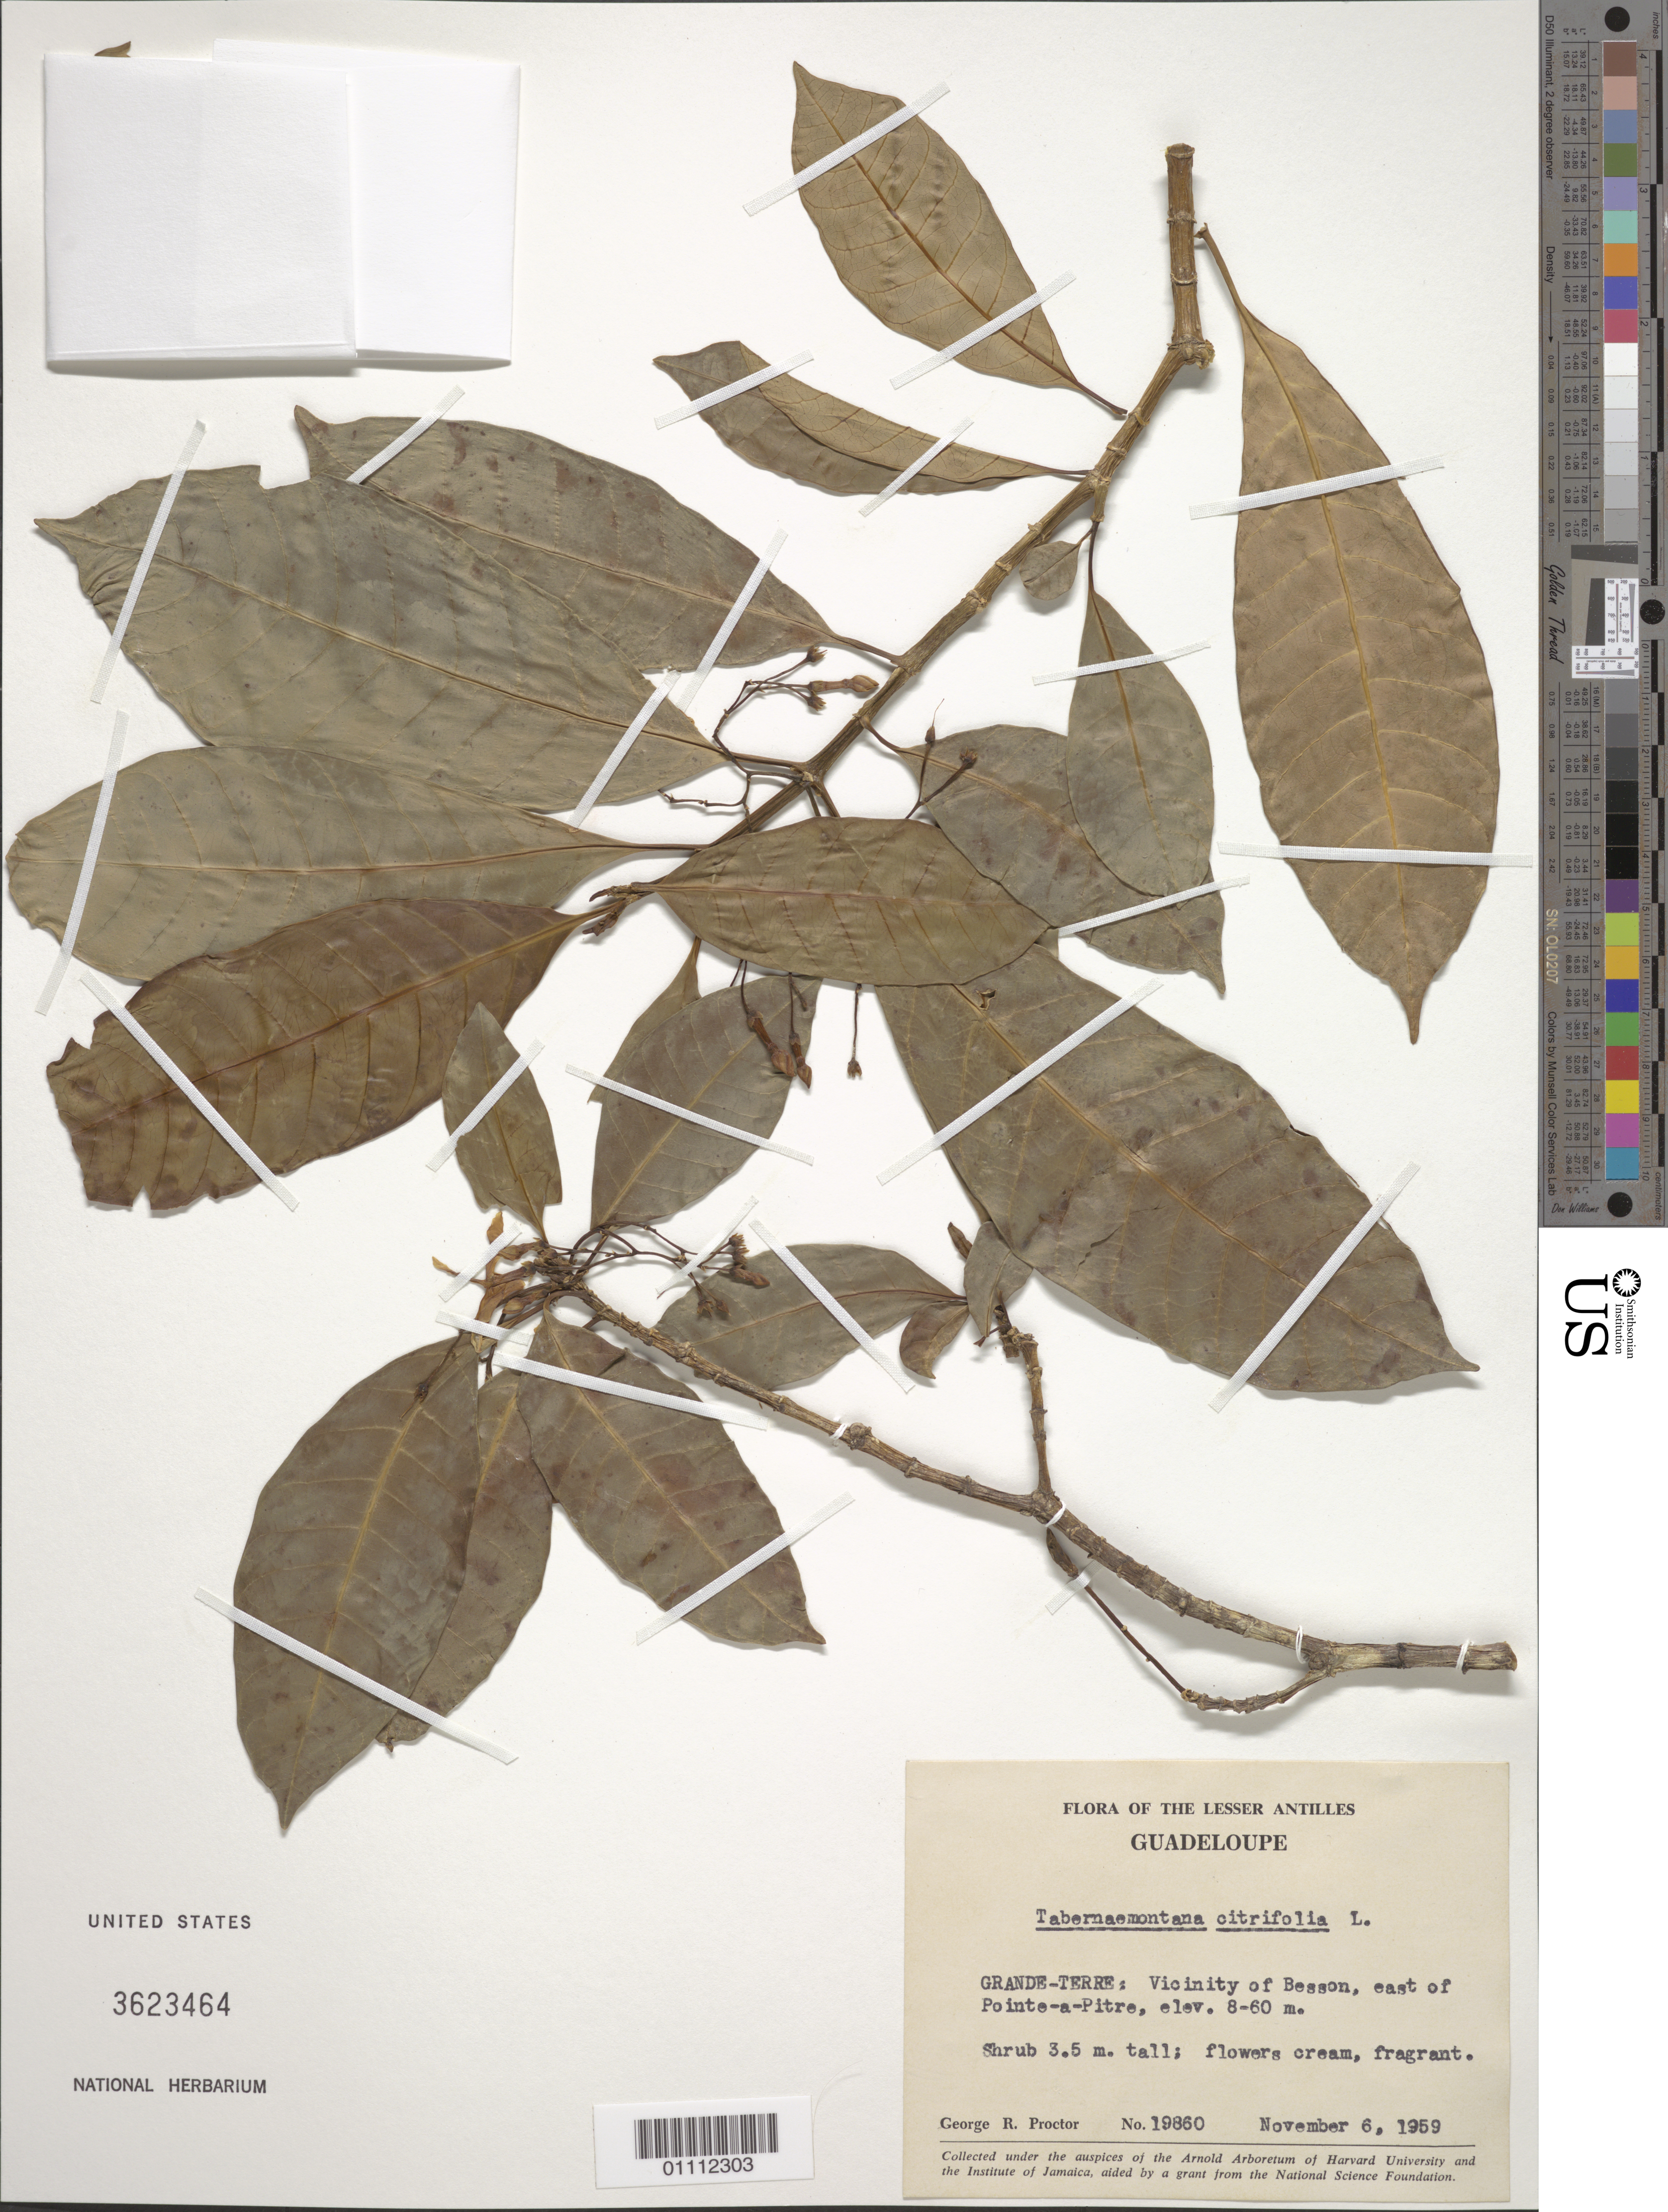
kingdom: Plantae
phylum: Tracheophyta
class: Magnoliopsida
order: Gentianales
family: Apocynaceae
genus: Tabernaemontana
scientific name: Tabernaemontana citrifolia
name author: L.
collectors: G. R. Proctor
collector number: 19860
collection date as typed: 06 Nov 1959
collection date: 1959-11-06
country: Guadeloupe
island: Grande Terre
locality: Besson vicinity, E of Point-a-Pitre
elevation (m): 8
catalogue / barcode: US 3623464